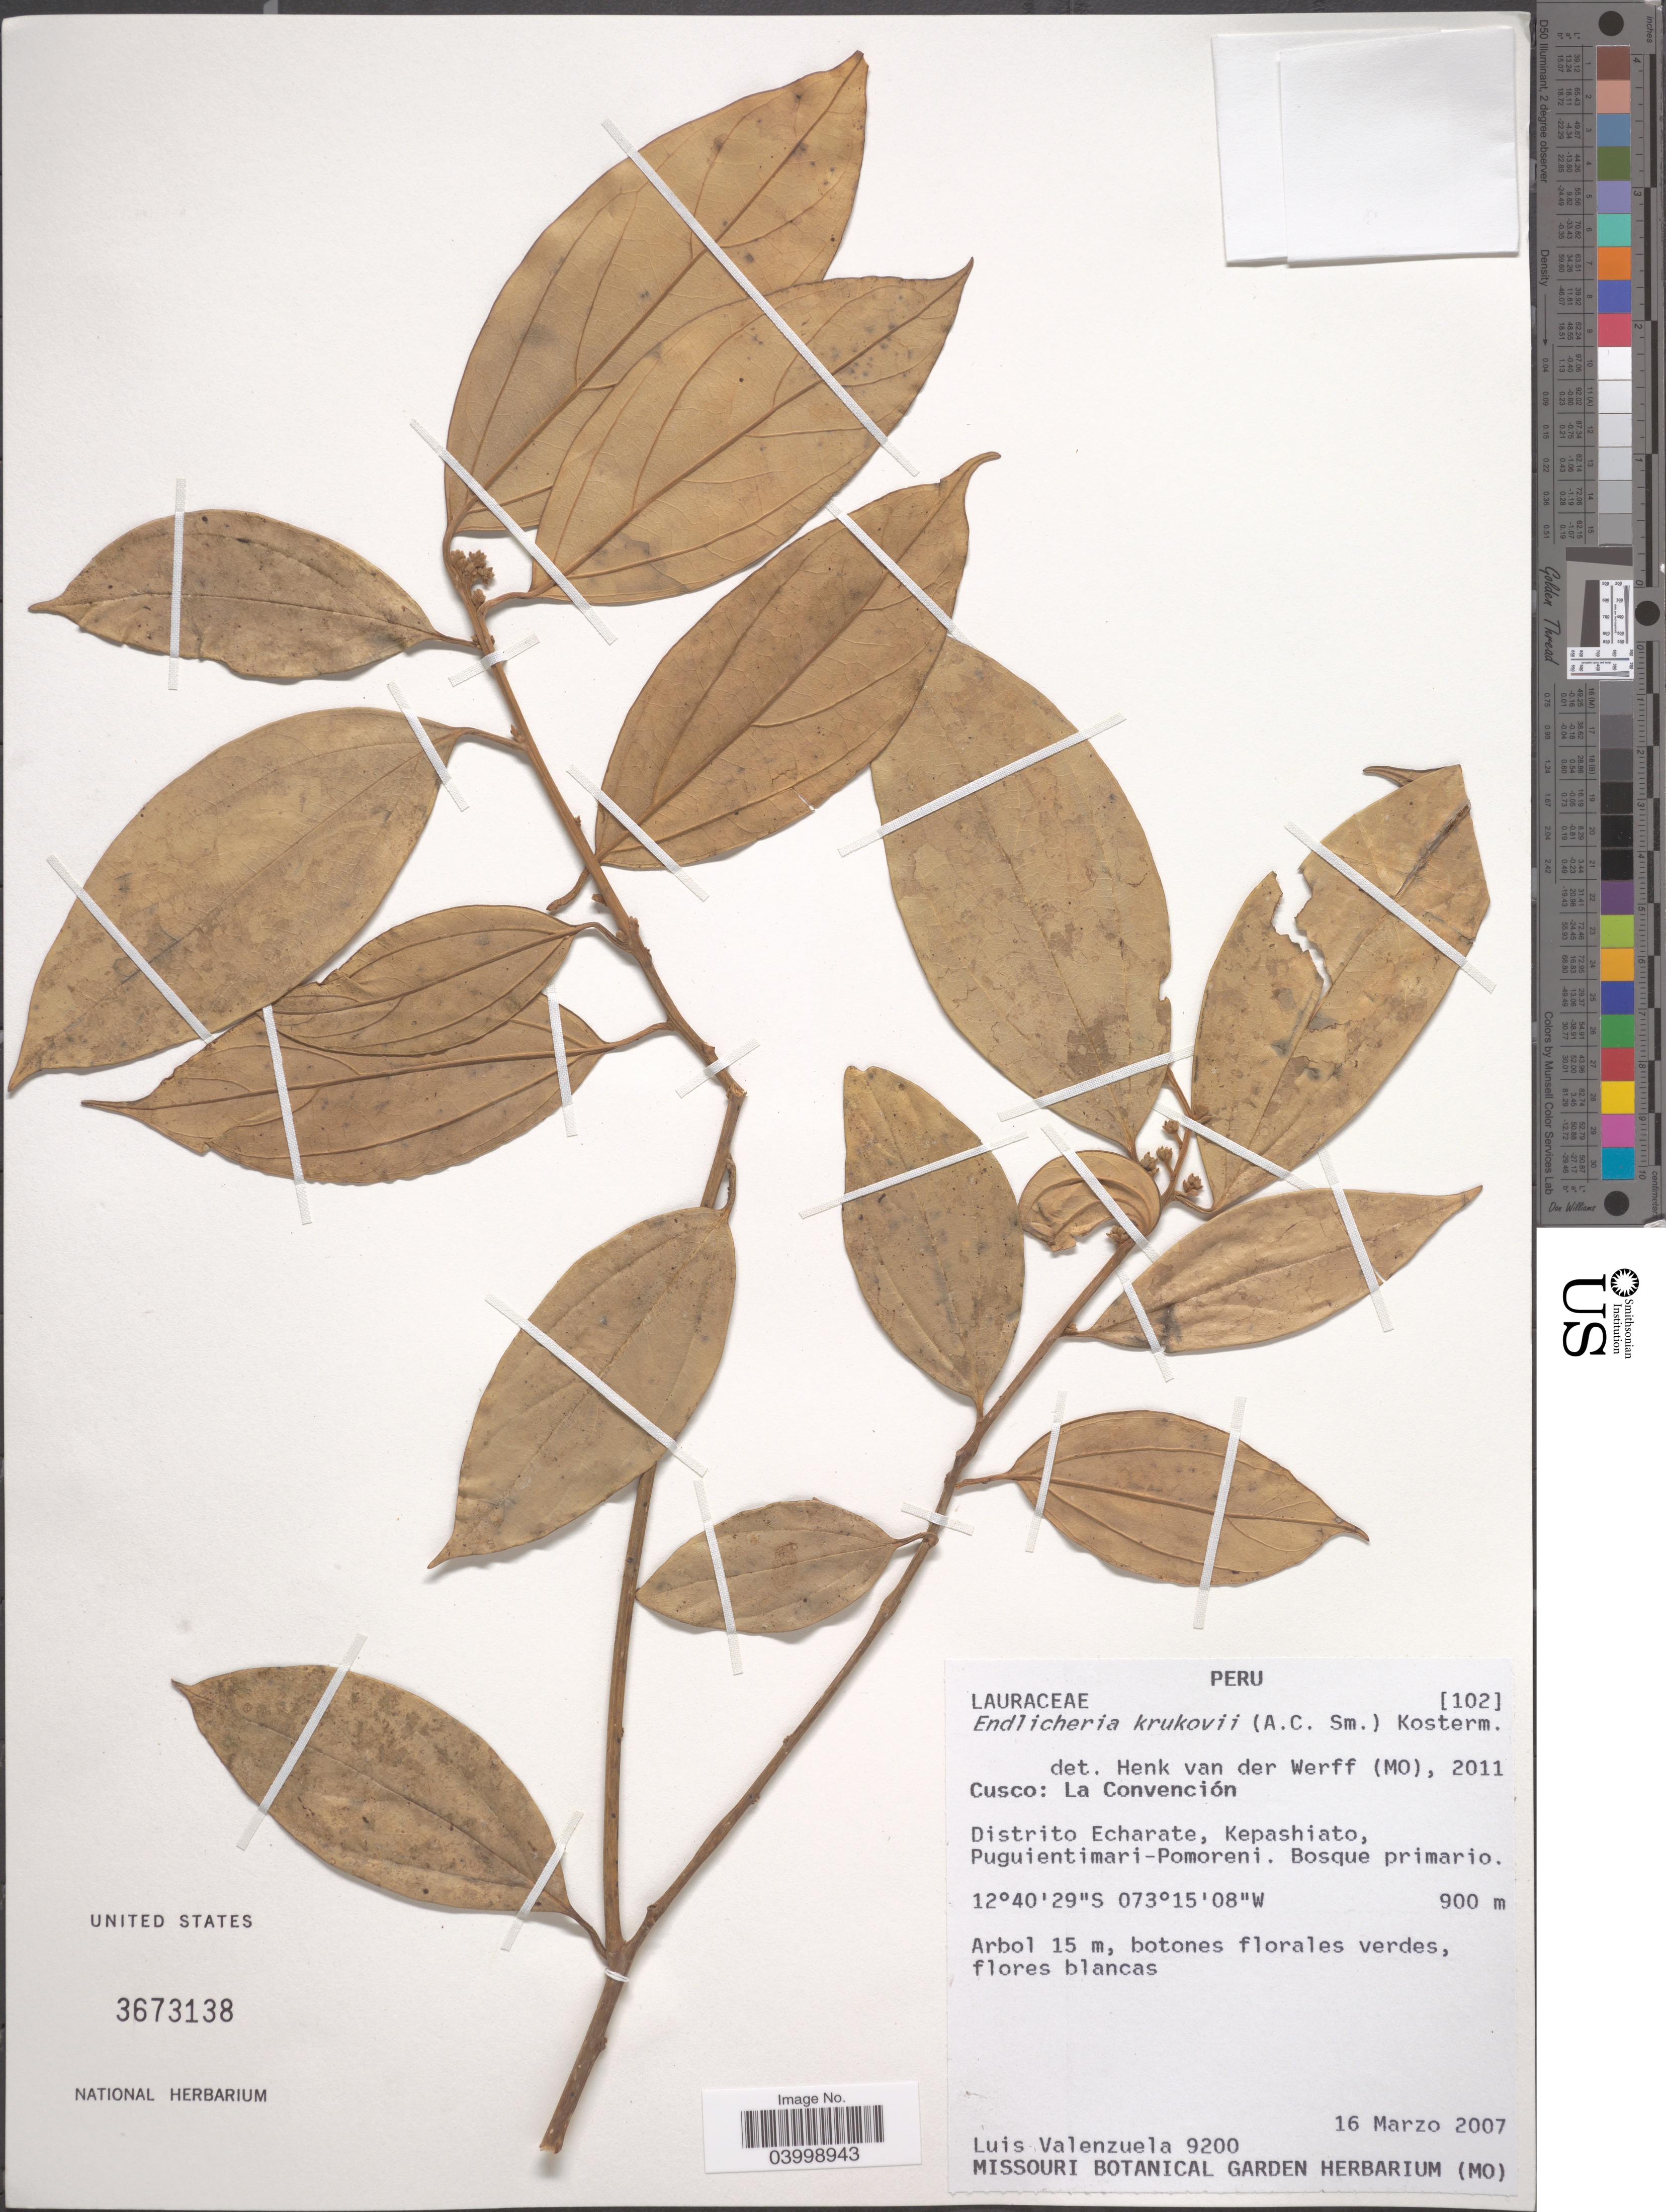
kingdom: Plantae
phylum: Tracheophyta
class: Magnoliopsida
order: Laurales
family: Lauraceae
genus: Endlicheria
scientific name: Endlicheria krukovii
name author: (A.C. Sm.) Kosterm.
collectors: L. Valenzuela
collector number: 9200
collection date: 2007-03-16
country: Peru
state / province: Cusco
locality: La Convención. Distrito Echarate, Kepashiato, Puguientimari-Pomoreni.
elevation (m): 900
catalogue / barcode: US 3673138